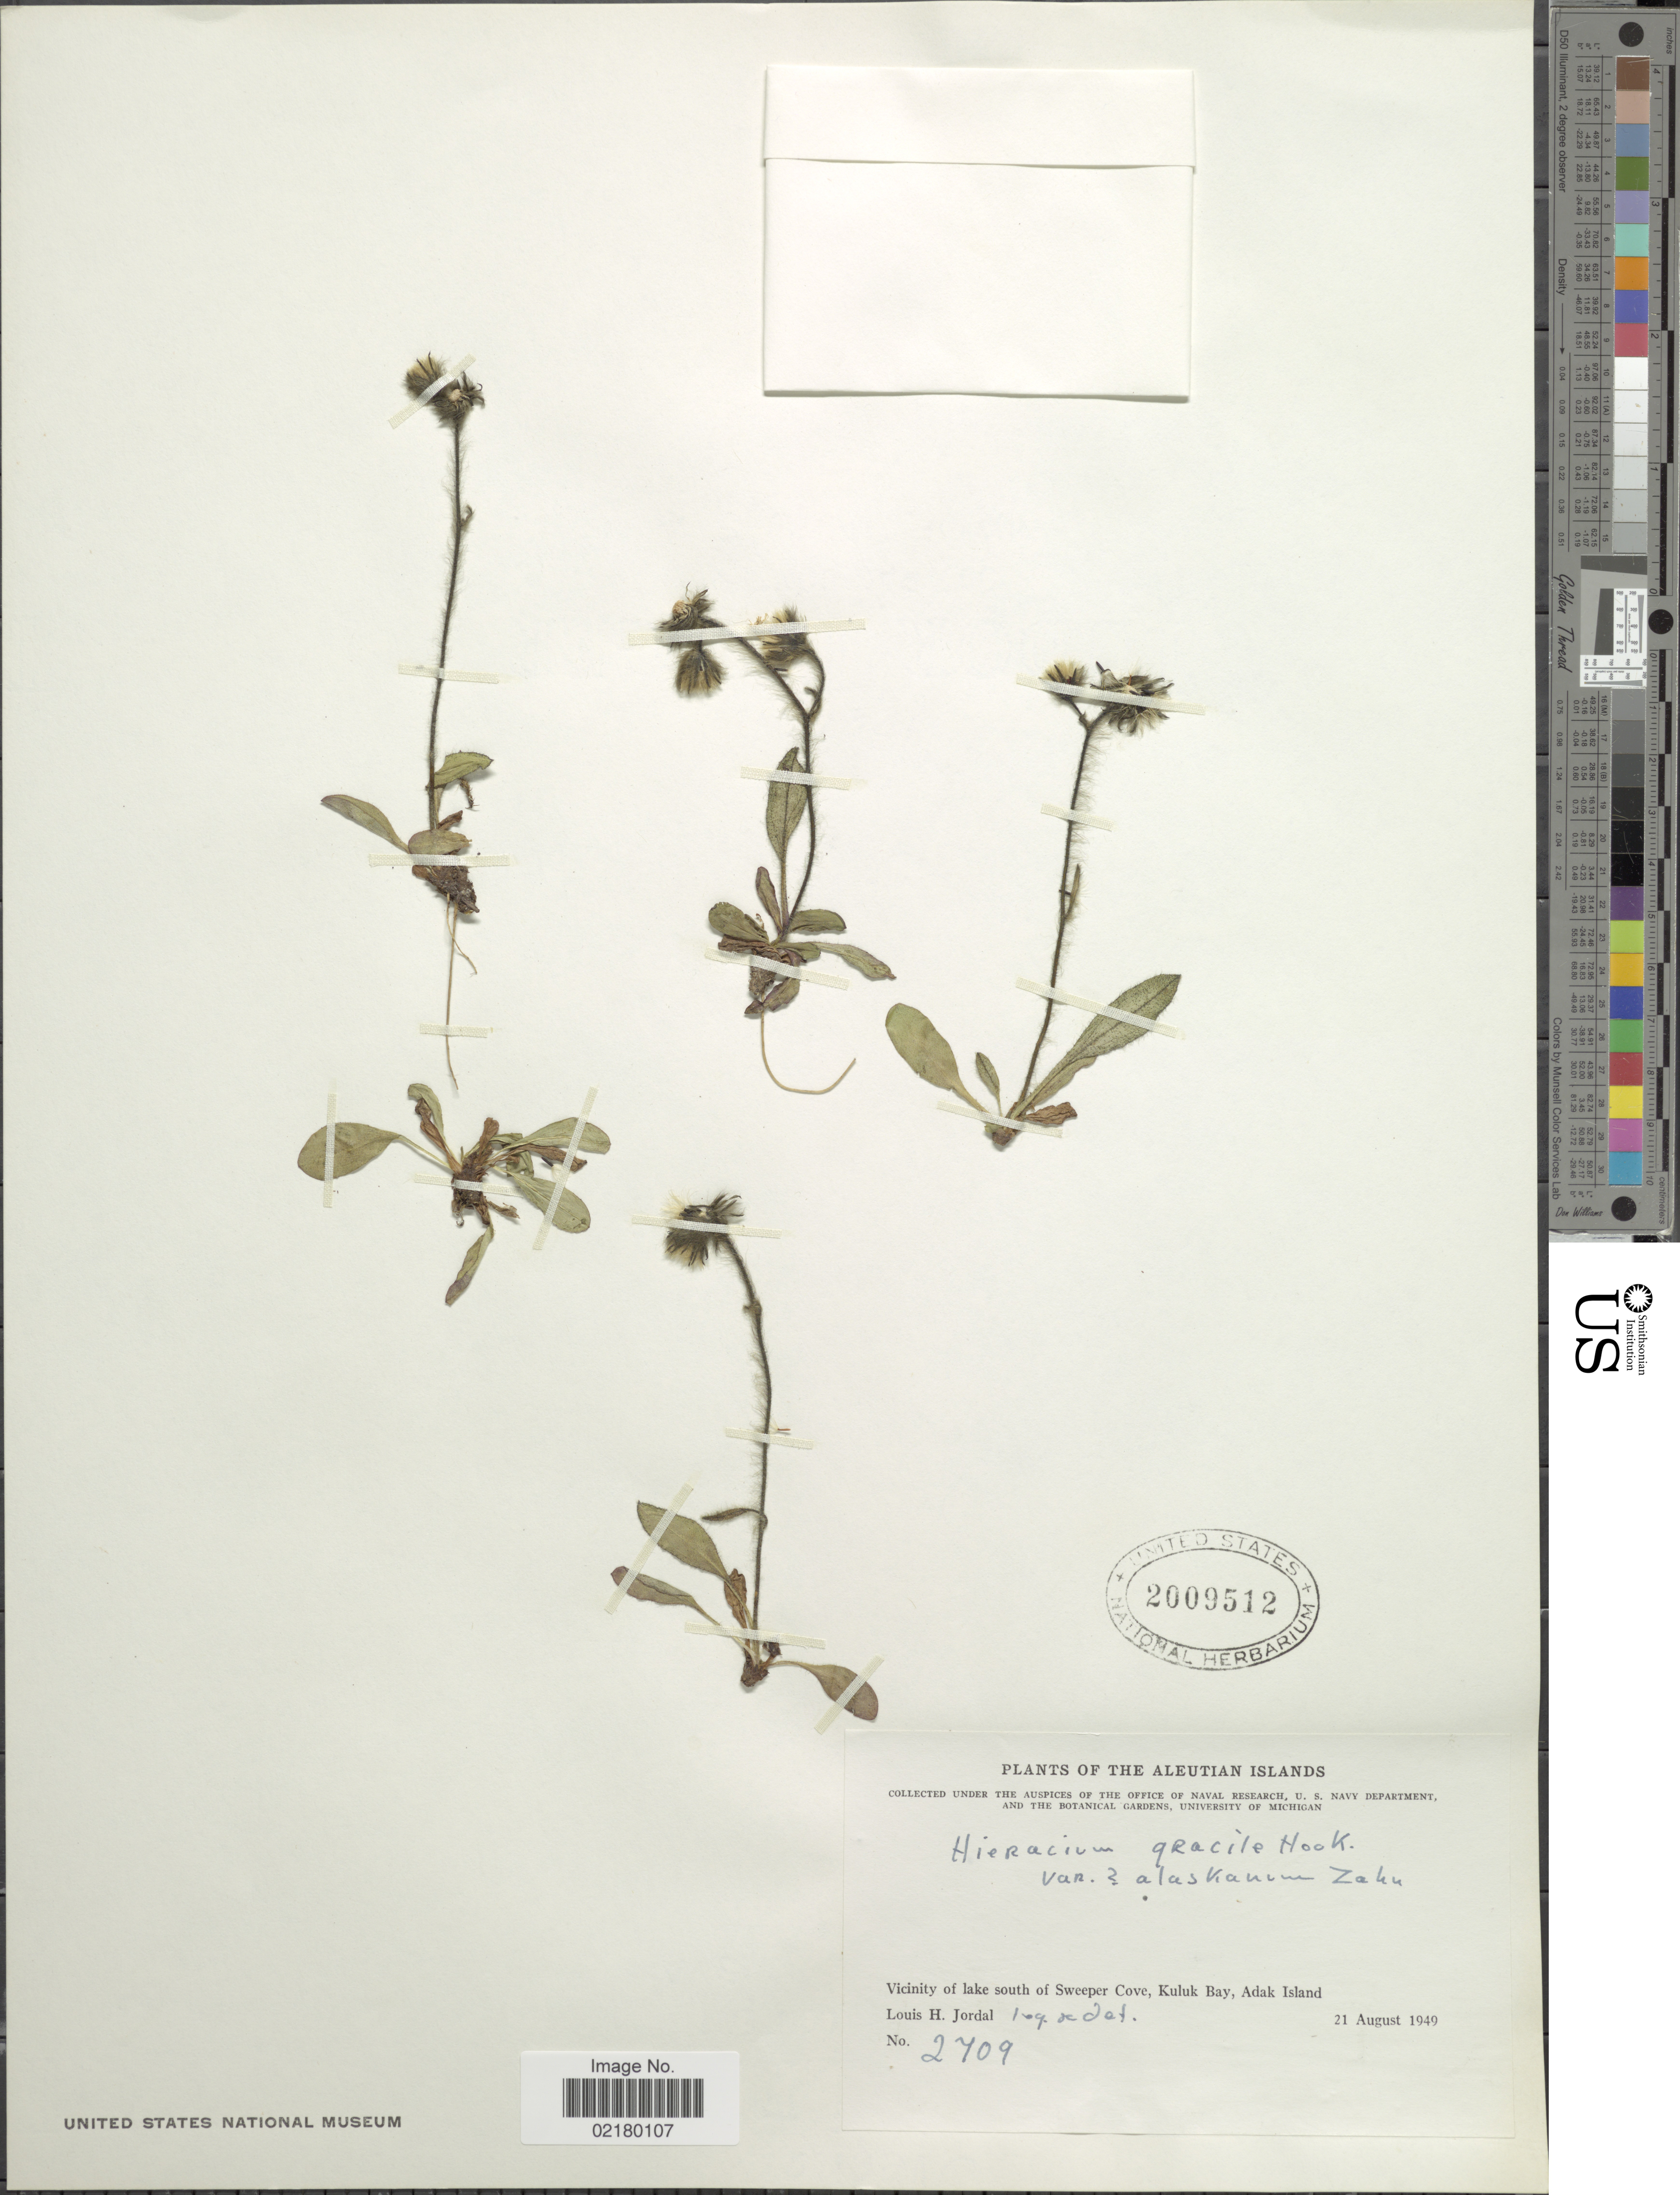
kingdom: Plantae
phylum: Tracheophyta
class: Magnoliopsida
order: Asterales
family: Asteraceae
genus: Hieracium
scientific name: Hieracium triste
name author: Willd. ex Spreng.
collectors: L. Jordal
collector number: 2709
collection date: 1949-08-21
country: United States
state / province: Alaska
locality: The Aleutian Islands, Vicinity of lake south of Sweeper Cove, Kuluk Bay, Adak Island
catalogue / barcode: US 2009512